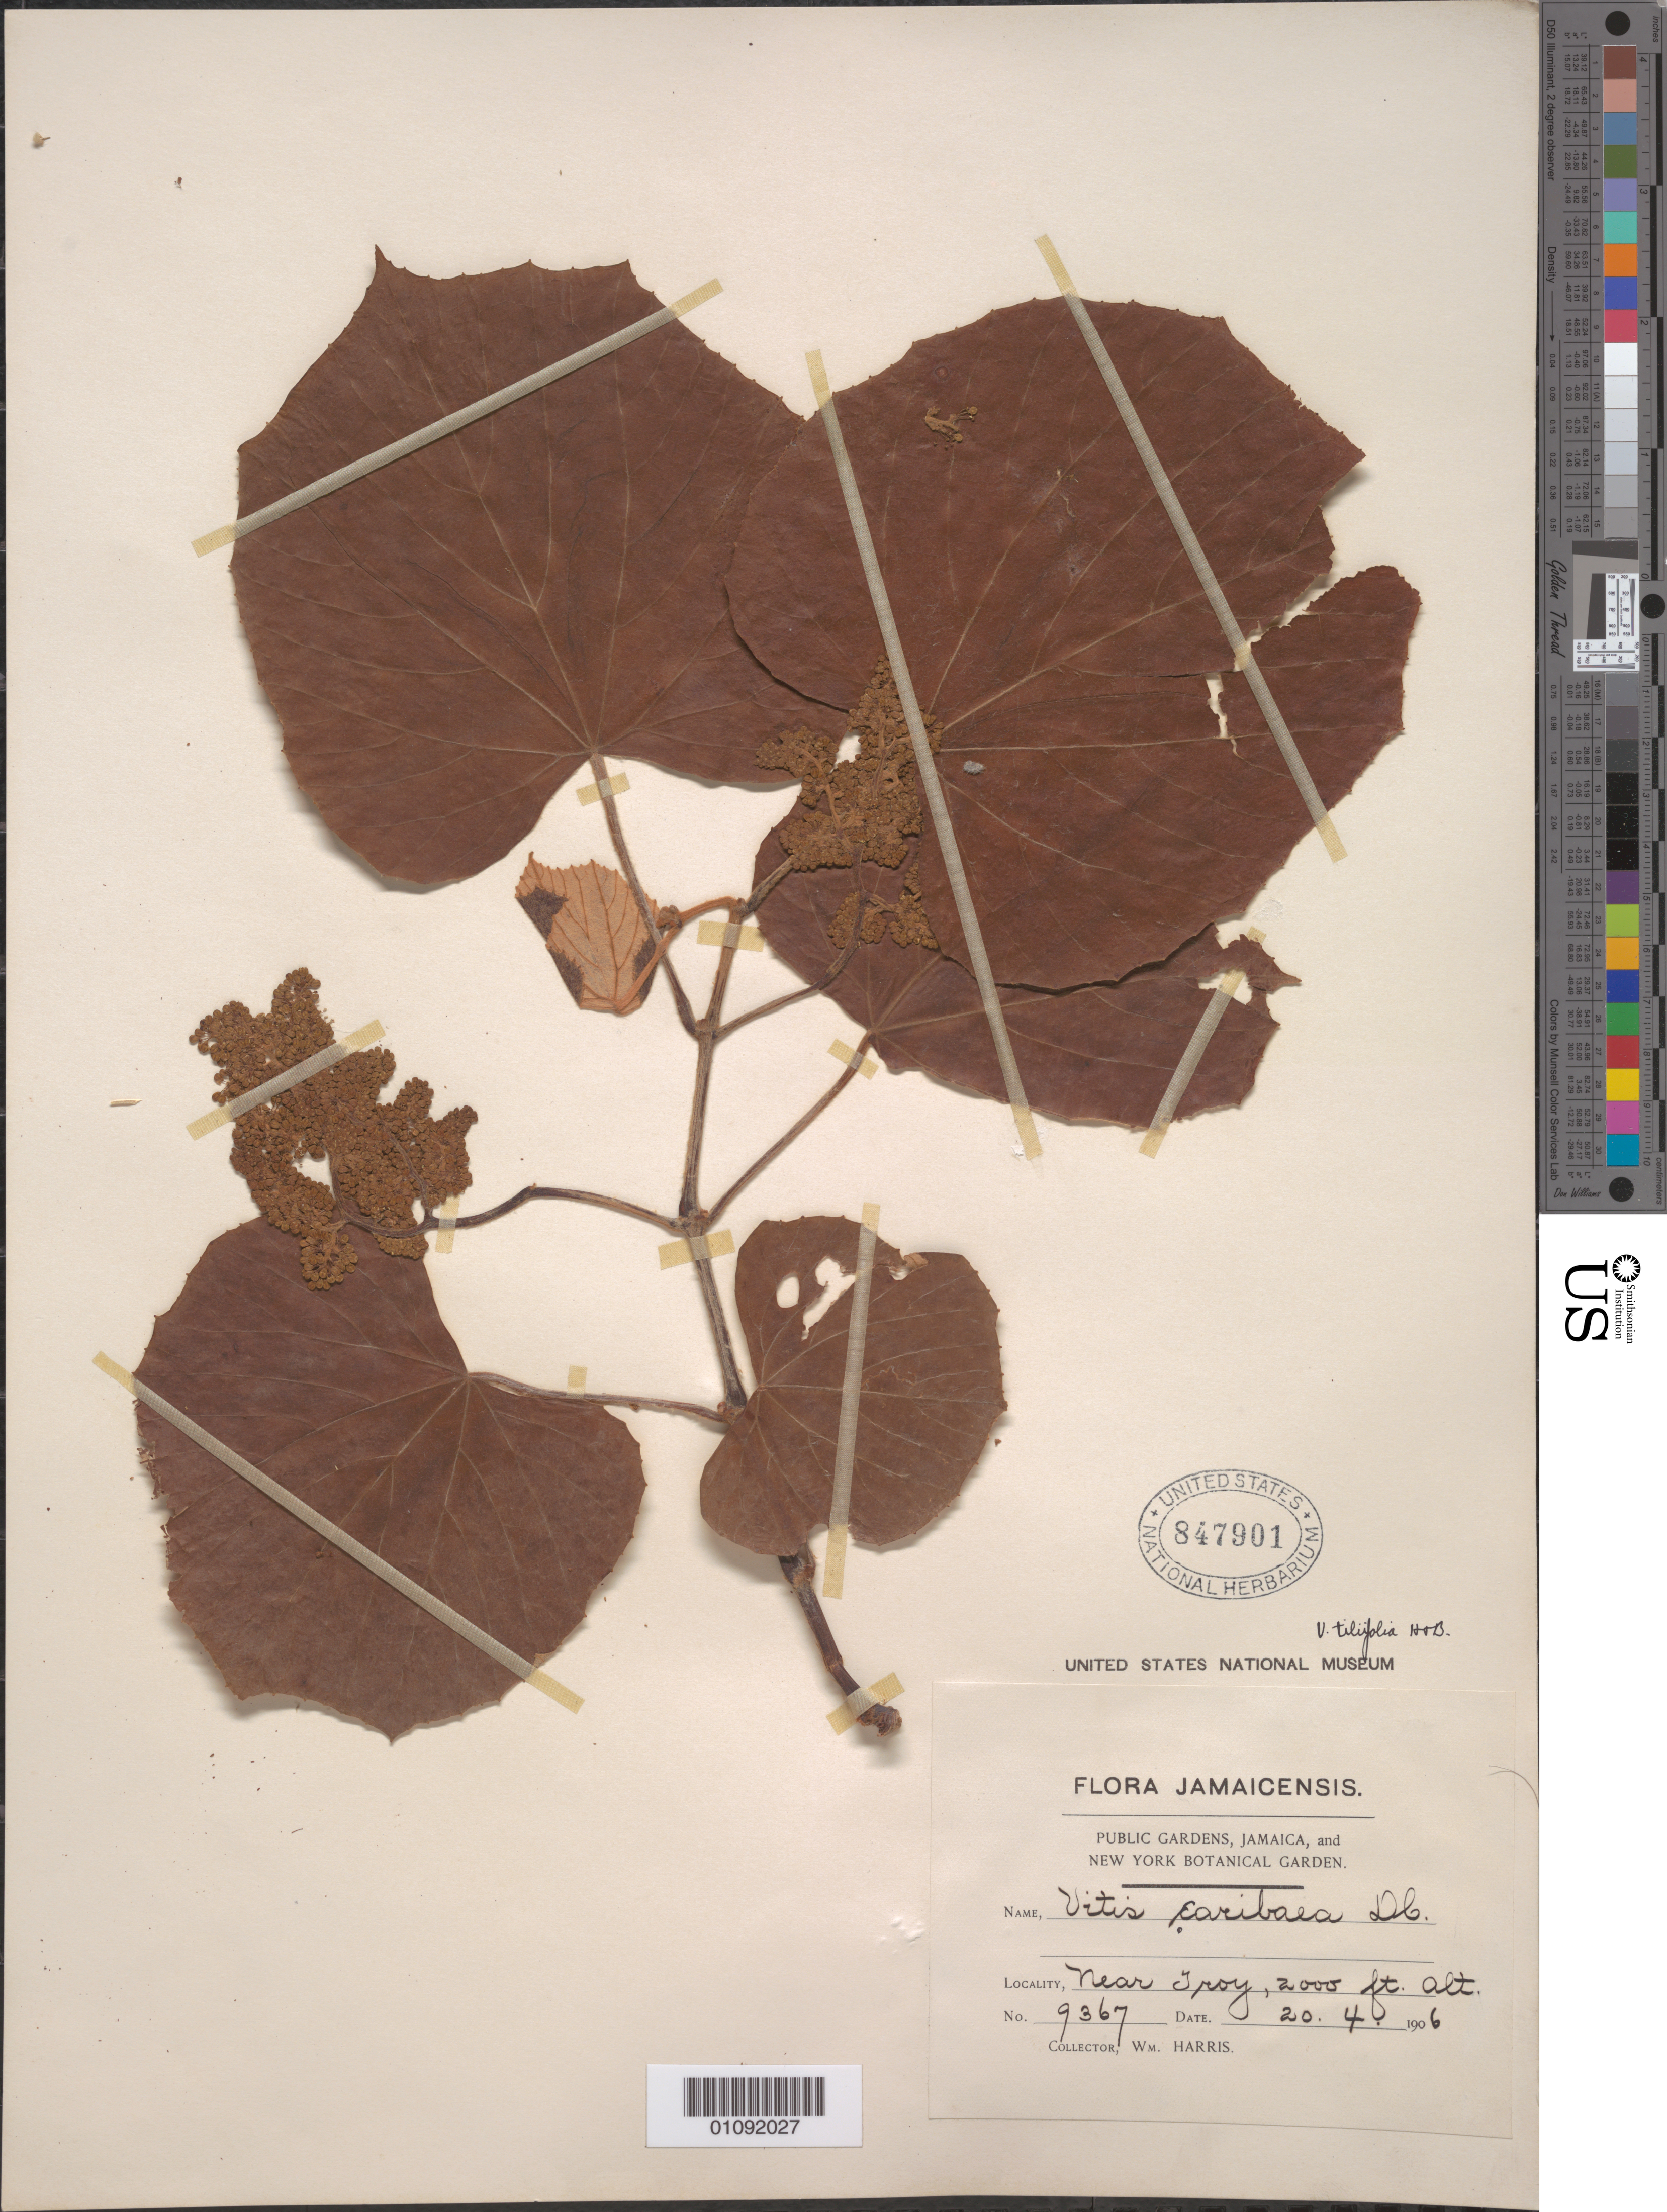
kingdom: Plantae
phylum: Tracheophyta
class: Magnoliopsida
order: Vitales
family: Vitaceae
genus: Vitis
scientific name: Vitis tiliifolia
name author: Humb. & Bonpl. ex Schult.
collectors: W. Harris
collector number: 9367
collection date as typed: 20 Apr 1906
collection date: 1906-04-20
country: Jamaica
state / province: Manchester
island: Jamaica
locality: near Troy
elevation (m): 610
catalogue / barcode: US 847901